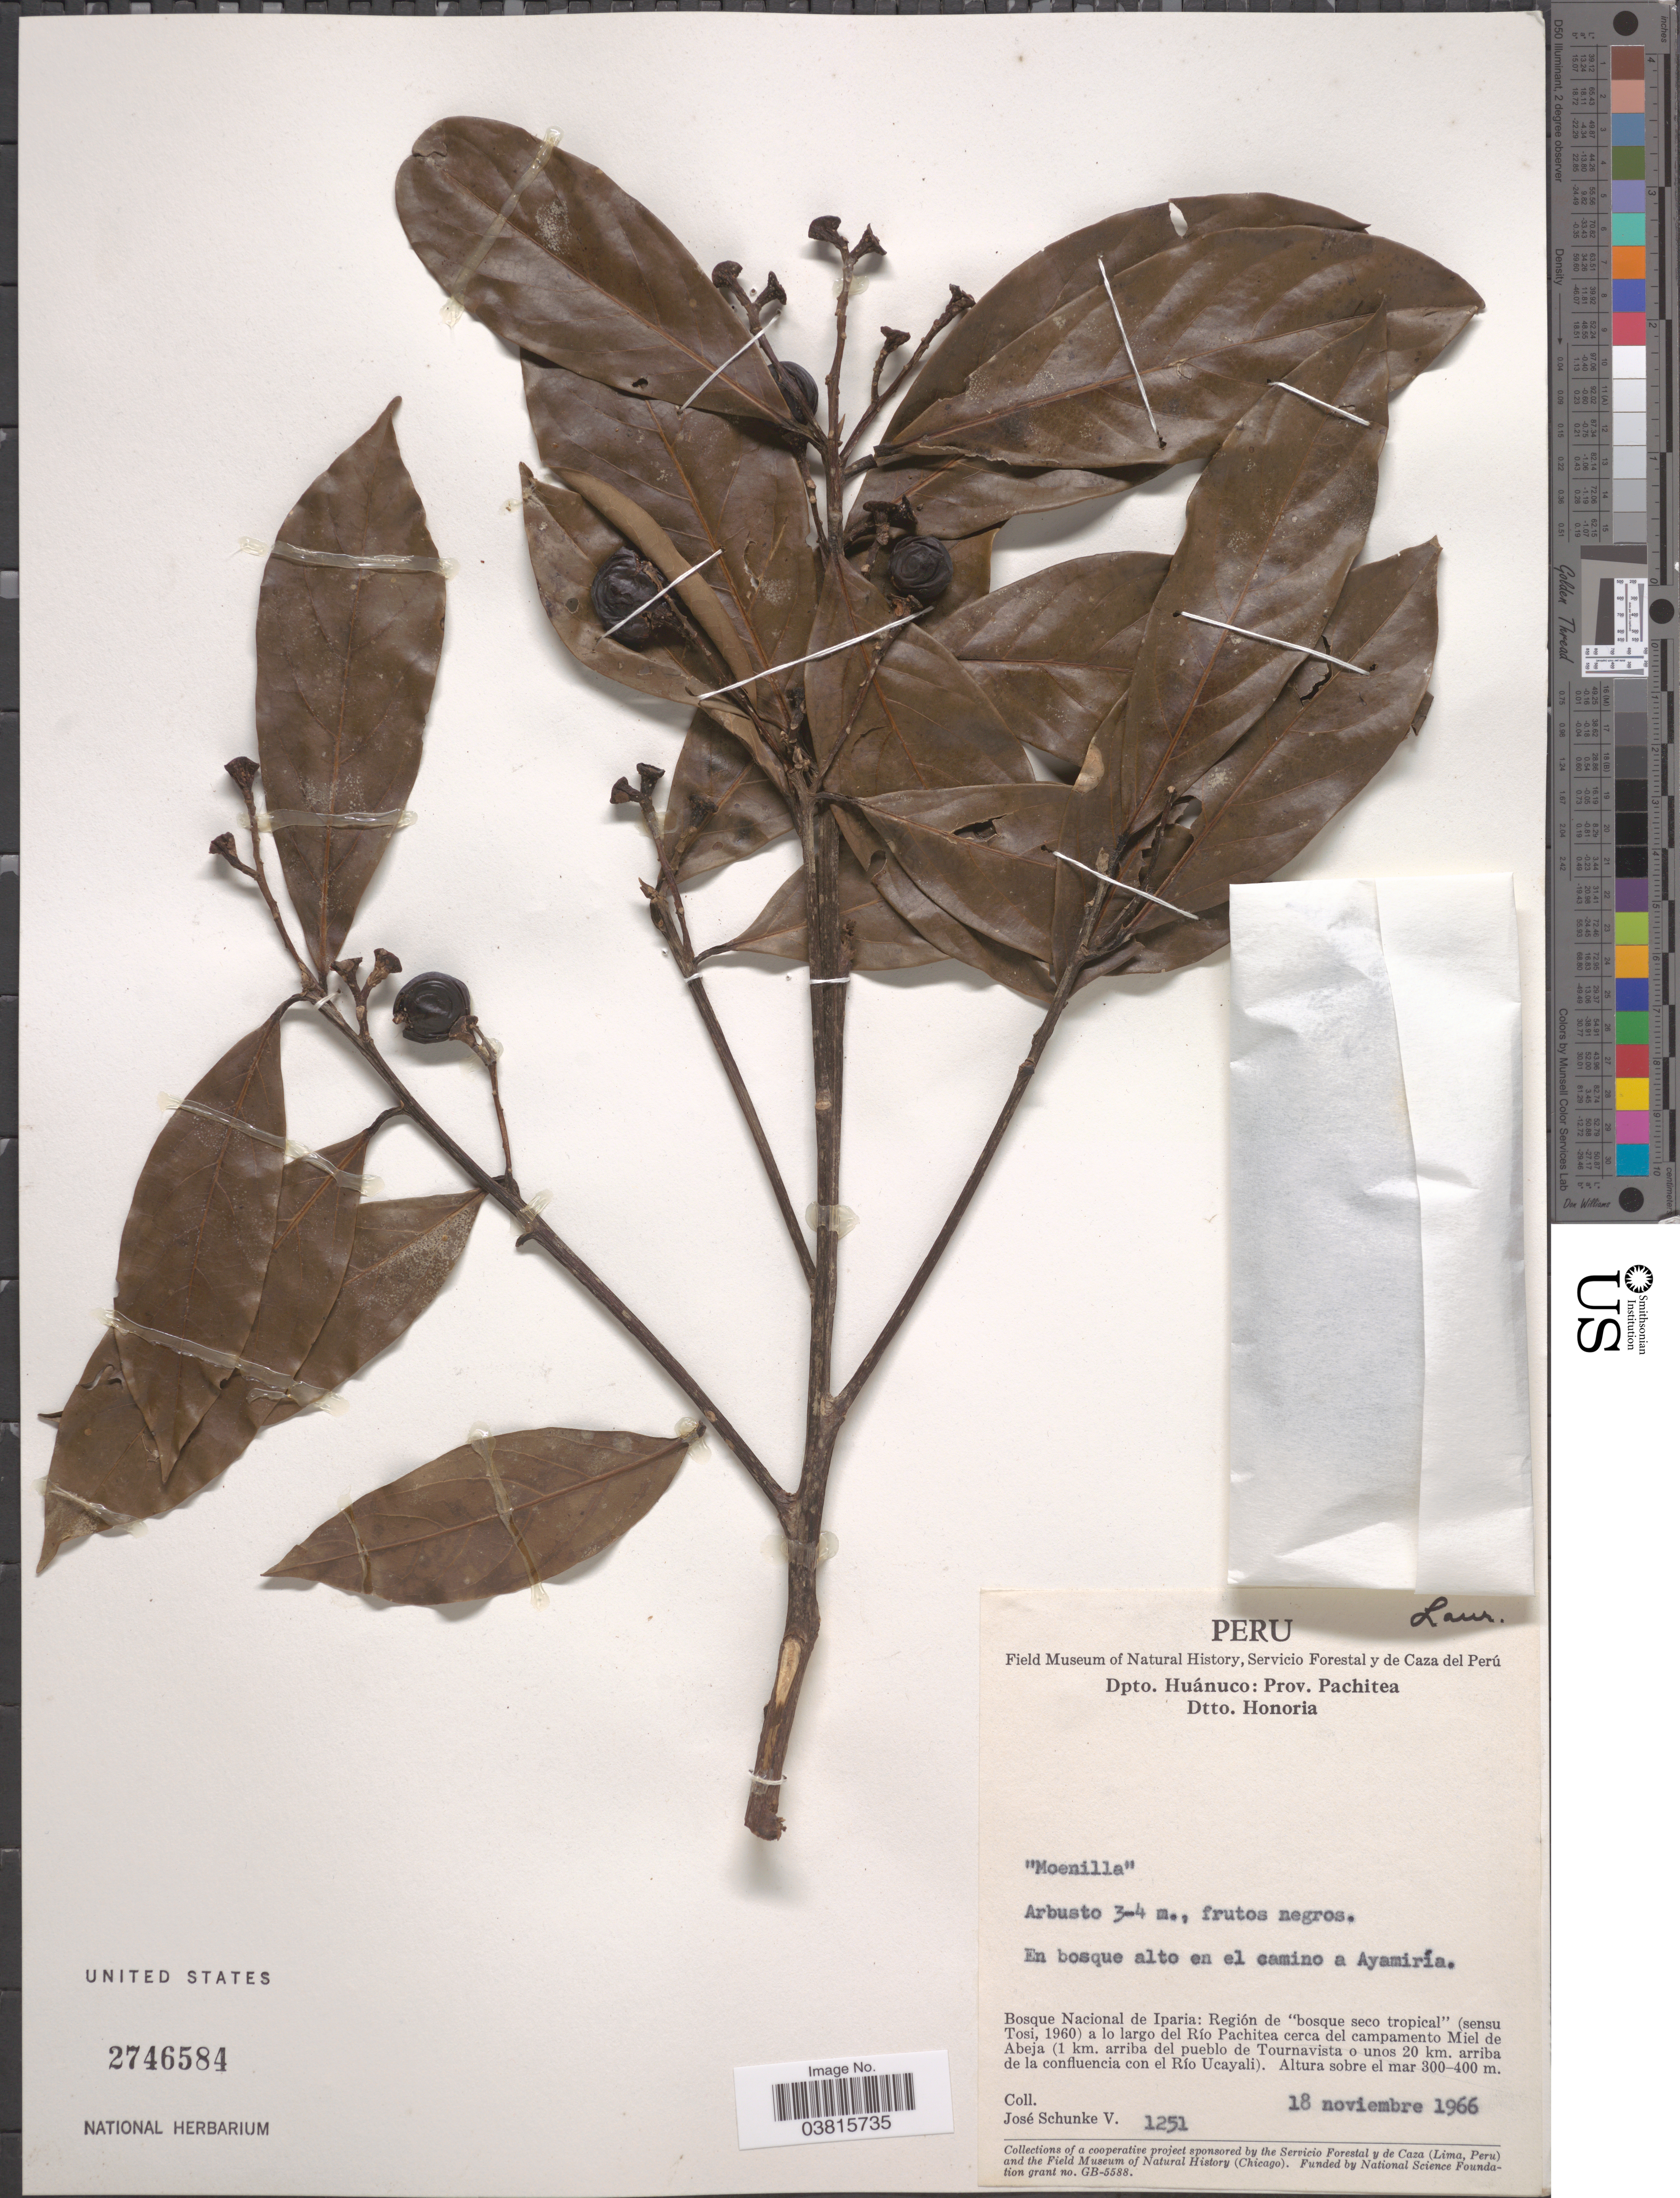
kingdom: Plantae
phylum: Tracheophyta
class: Magnoliopsida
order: Laurales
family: Lauraceae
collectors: J. Schunke Vigo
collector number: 1251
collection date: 1966-11-18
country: Peru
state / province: Huánuco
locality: Dpto. Huánuco: Prov. Pachitea. Dtto. Honoria. En bosque alto en el camino a Ayamiría. Bosque Nacional de Iparia: Región de 'bosque seco tropical' (sensu Tosi, 1960) a lo largo del Río Pachitea cerca del campamento Miel de Abeja (1km. arriba del pueblo de Tournavista o unos 20 km. arriba de la confluencia con el Río Ucayali).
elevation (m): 300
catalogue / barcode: US 2746584